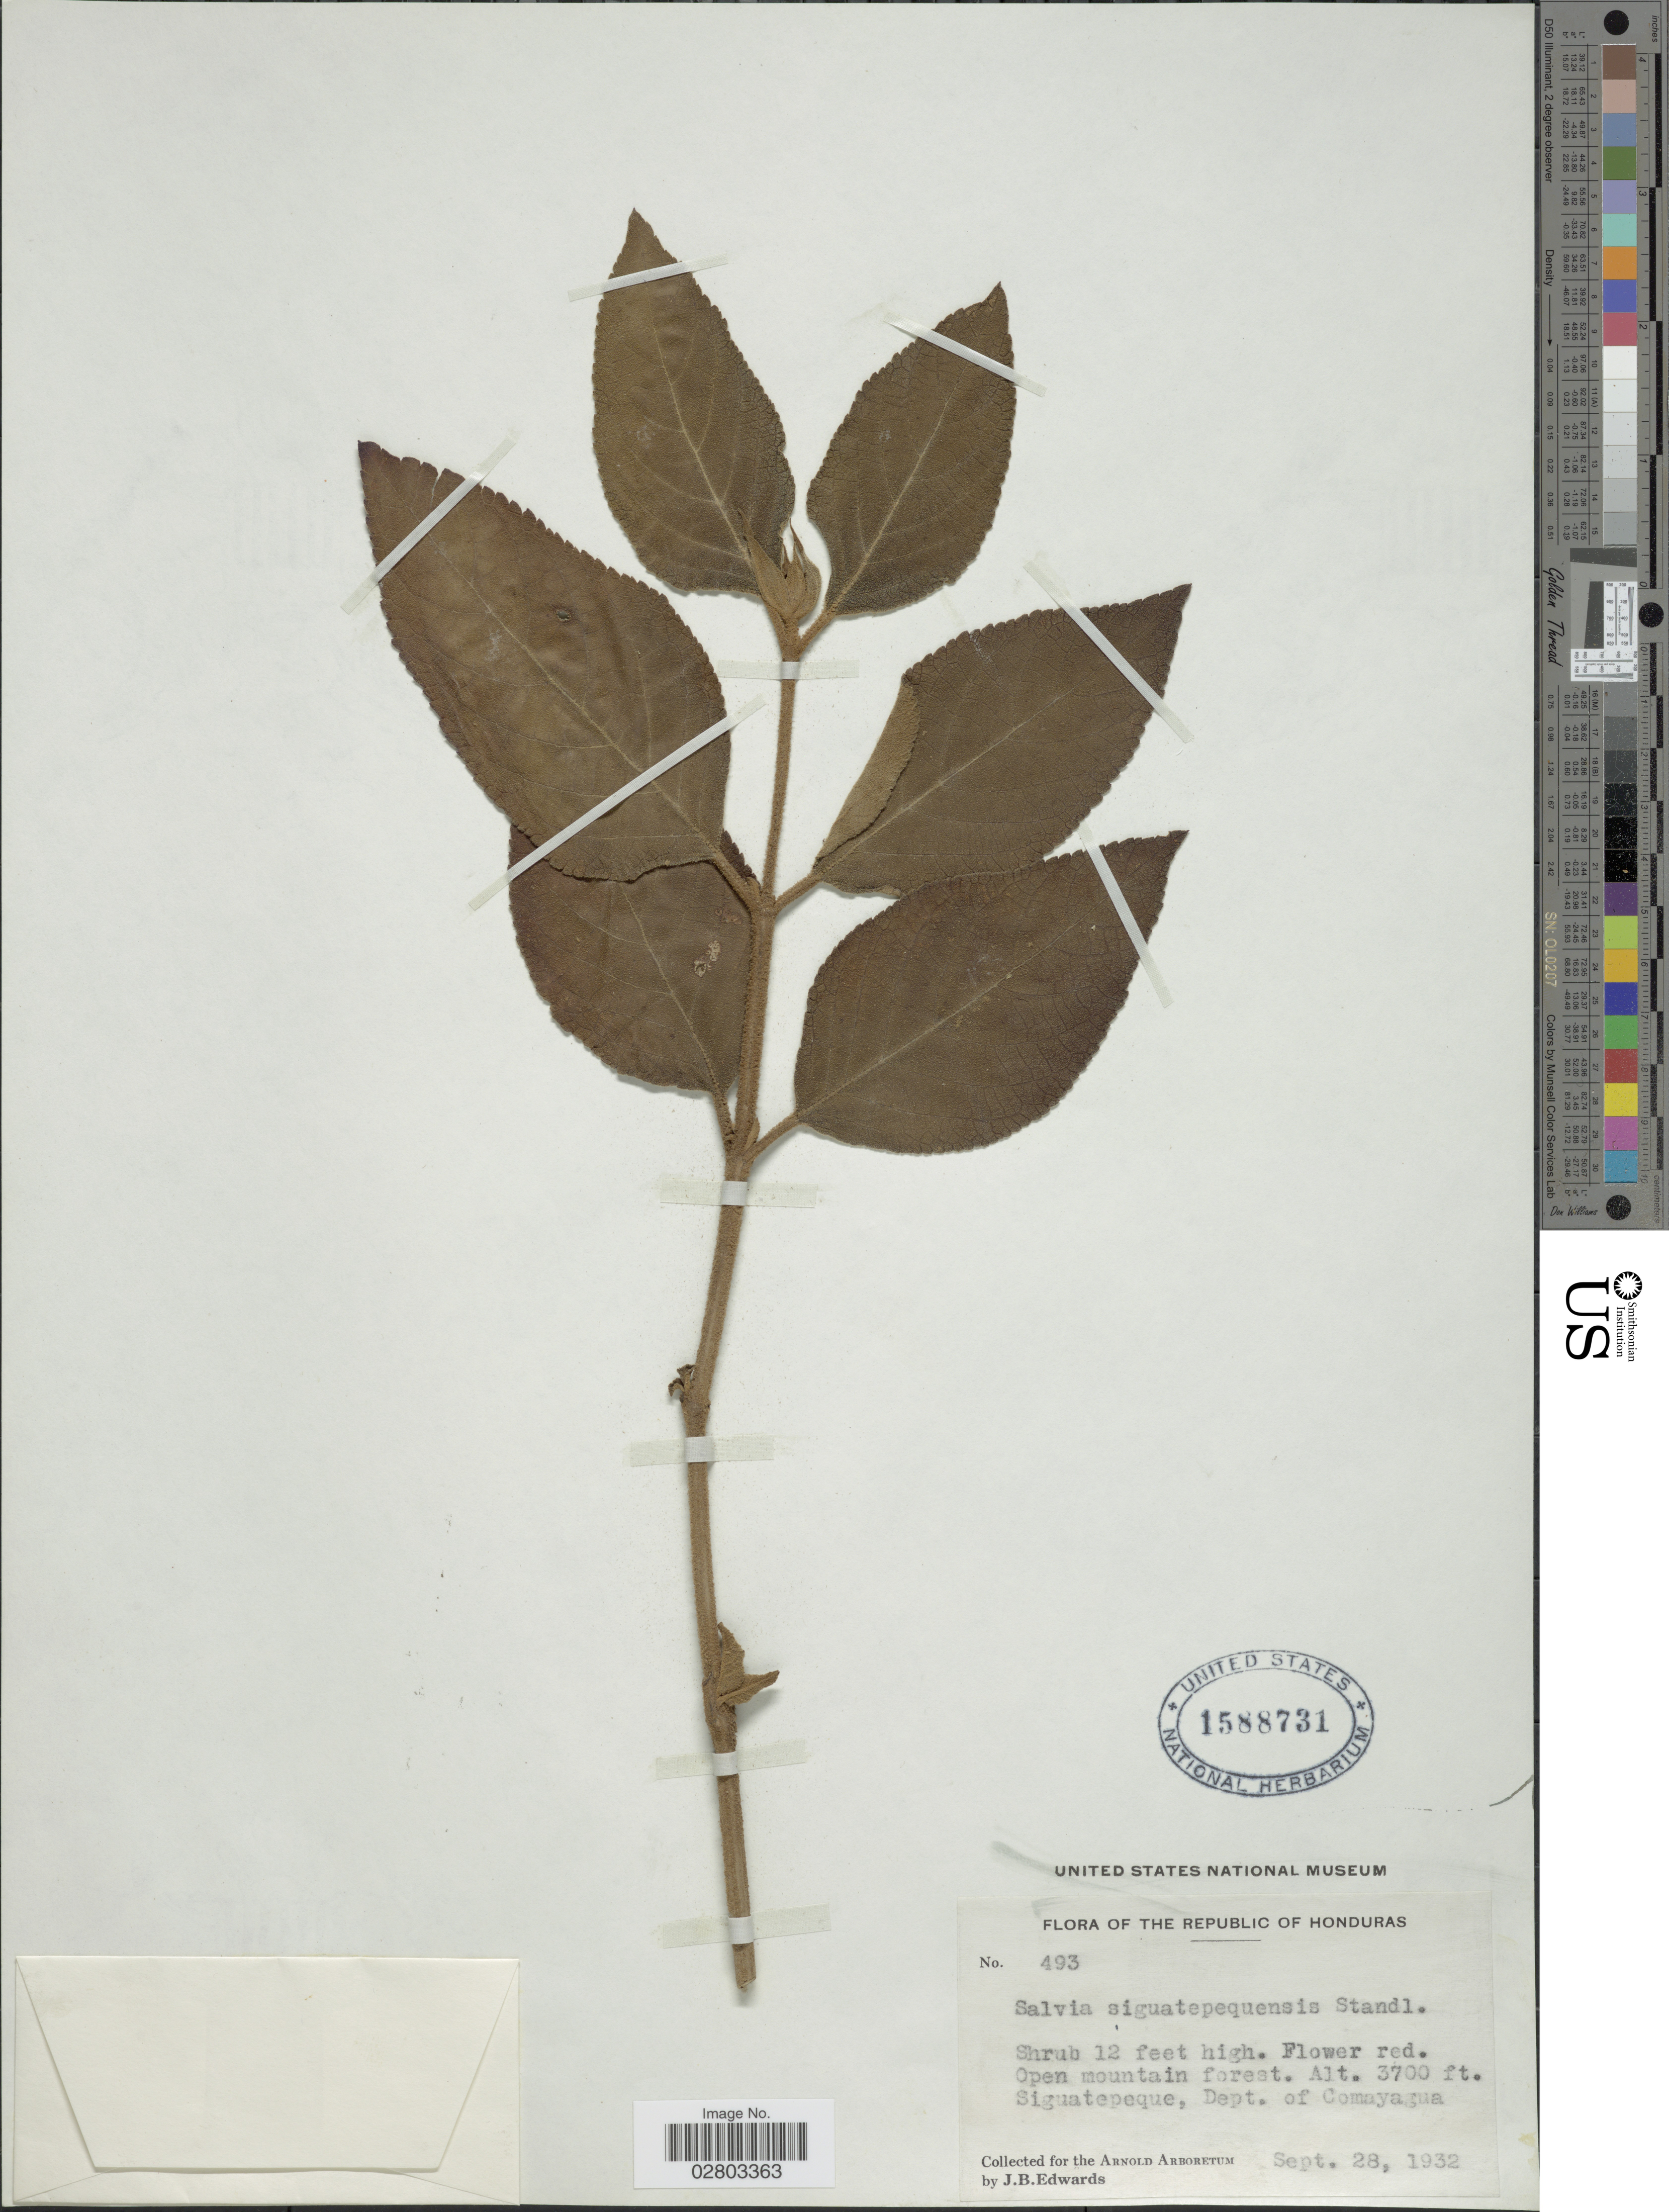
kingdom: Plantae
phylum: Tracheophyta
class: Magnoliopsida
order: Lamiales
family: Lamiaceae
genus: Salvia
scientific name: Salvia siguatepequensis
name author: Standl.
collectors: J. B. Edwards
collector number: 493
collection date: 1932-09-28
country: Honduras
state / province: Comayagua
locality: The Republic of Honduras, Siguatepeque, Dept. of Comayagua.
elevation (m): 1128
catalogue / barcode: US 1588731